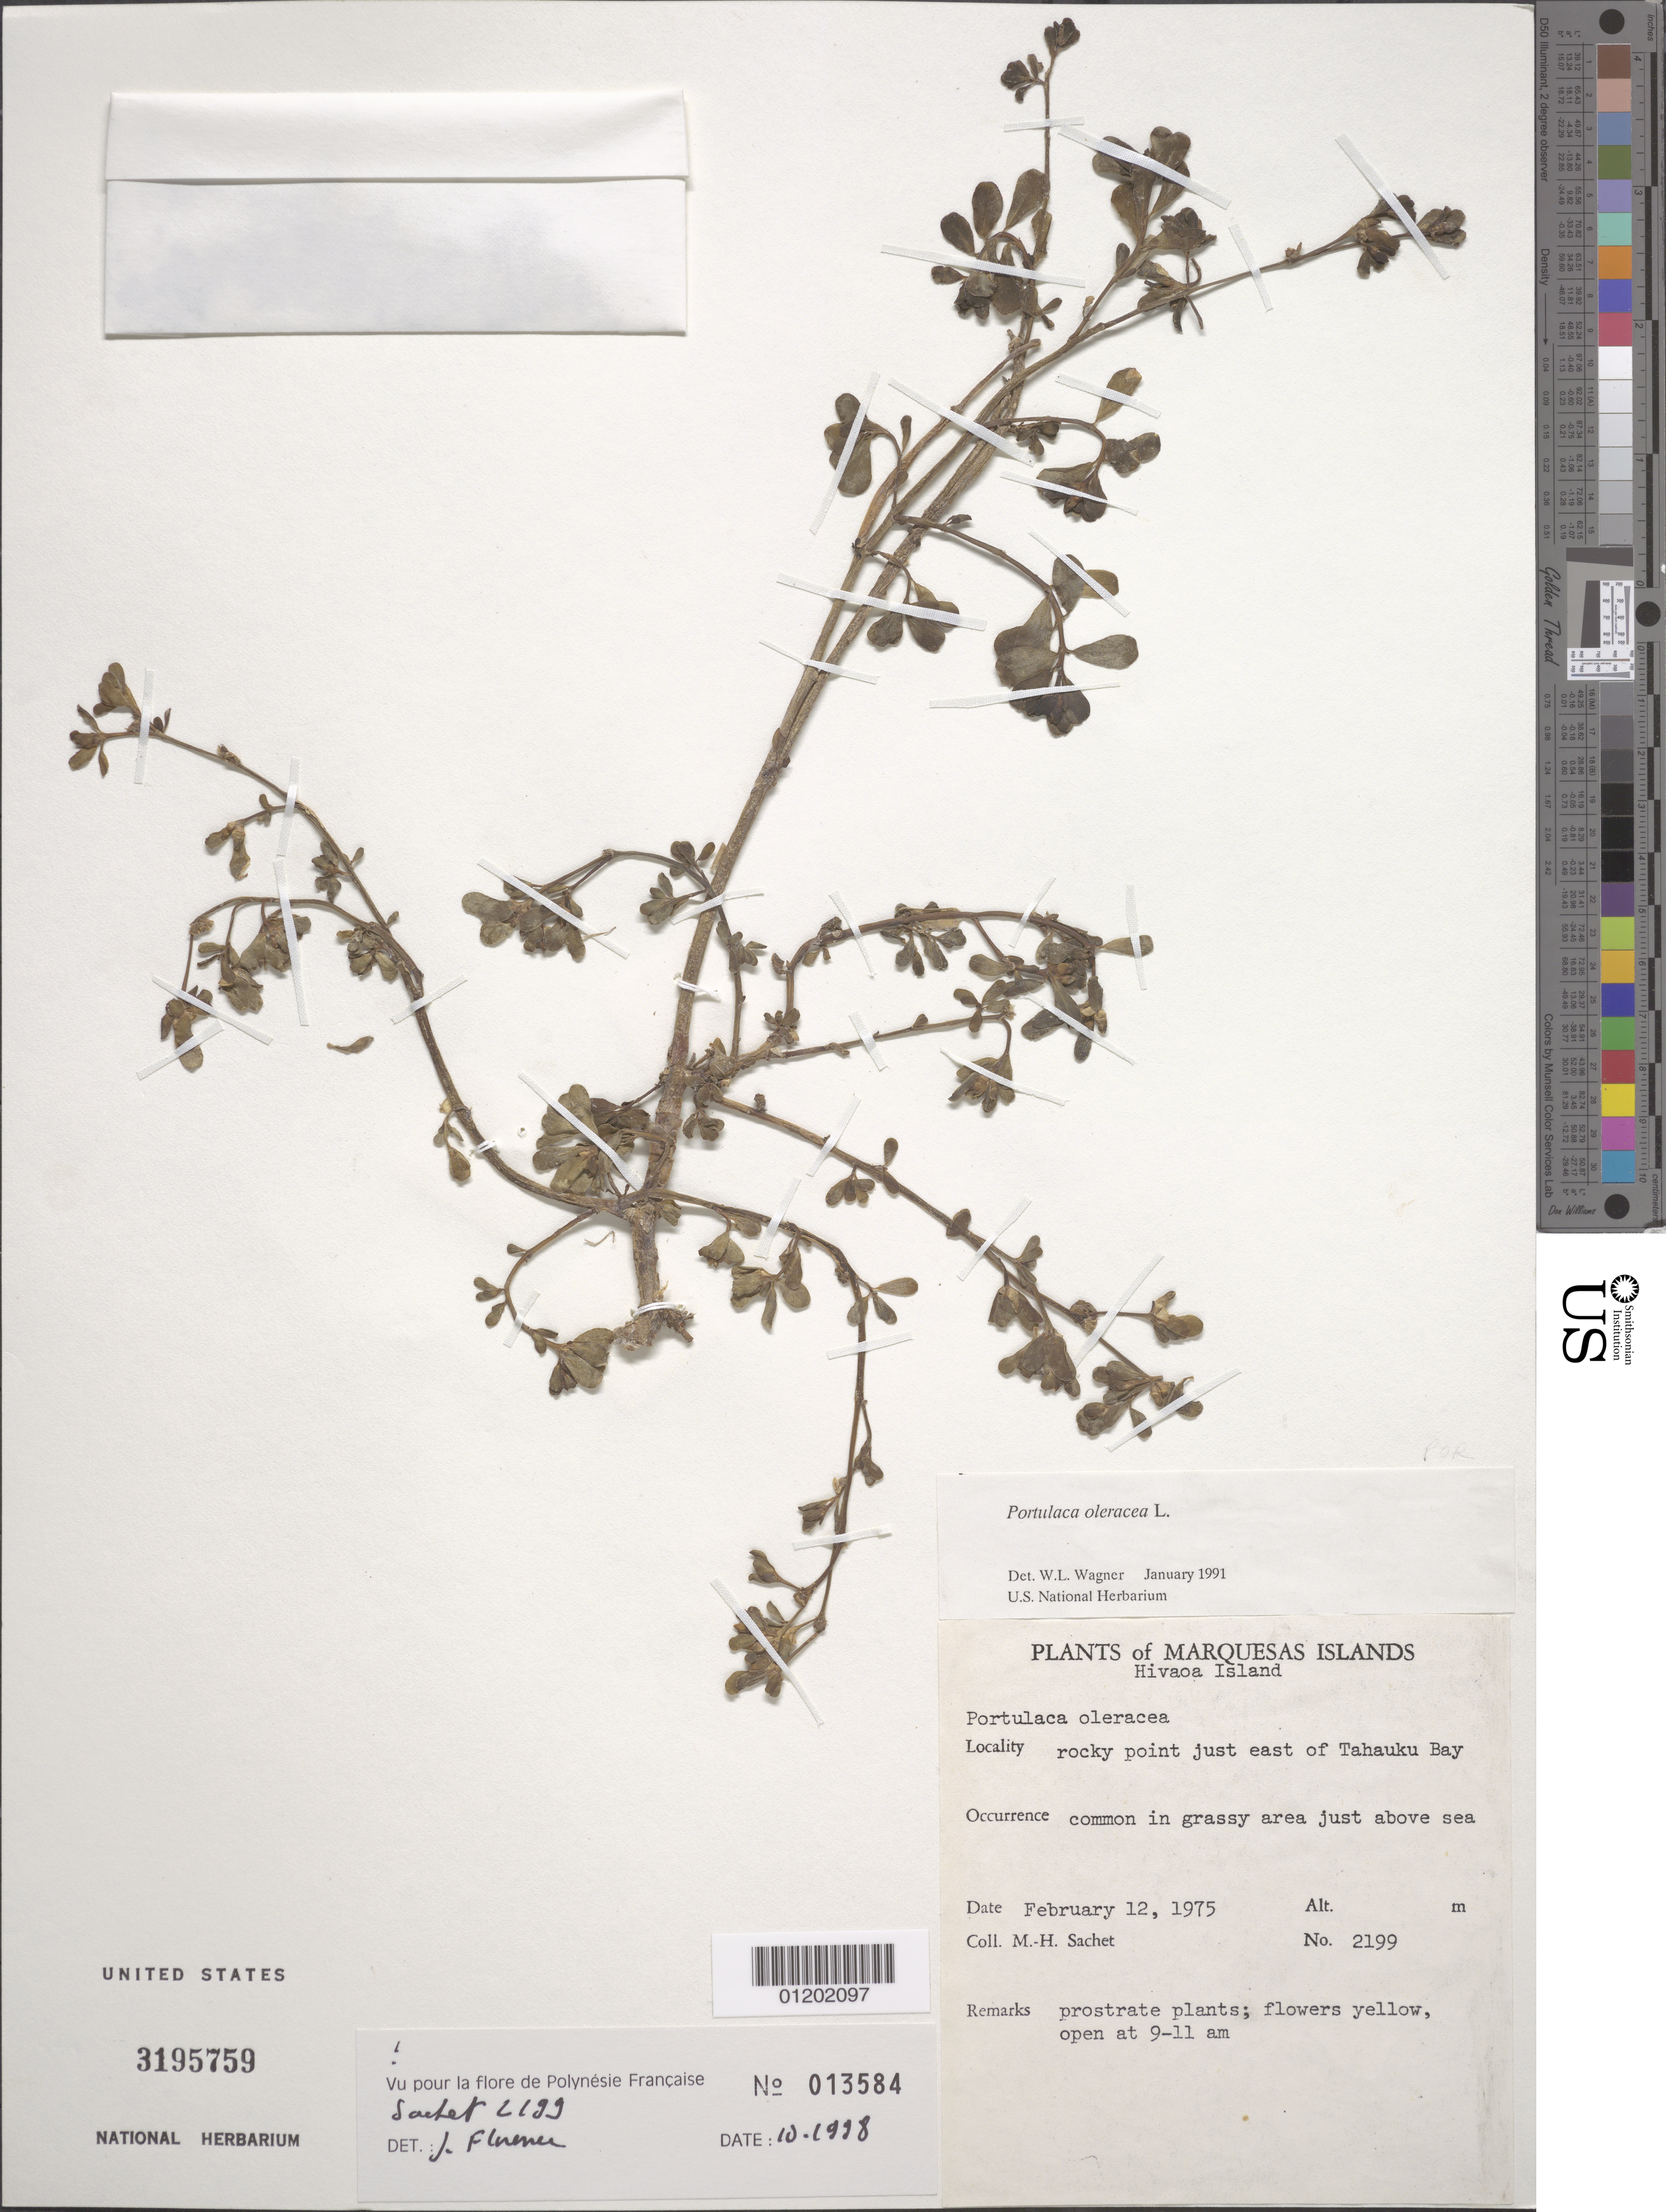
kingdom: Plantae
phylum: Tracheophyta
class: Magnoliopsida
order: Caryophyllales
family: Portulacaceae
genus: Portulaca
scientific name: Portulaca oleracea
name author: L.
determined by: Wagner, W. L., (BOT), Smithsonian Institution - National Museum of Natural History (UNITED STATES)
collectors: M.-H. Sachet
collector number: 2199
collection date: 1975-02-12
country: French Polynesia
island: Hiva Oa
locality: rocky point just E of Tahauka Bay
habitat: Common in grassy area just above sea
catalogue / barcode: US 3195759